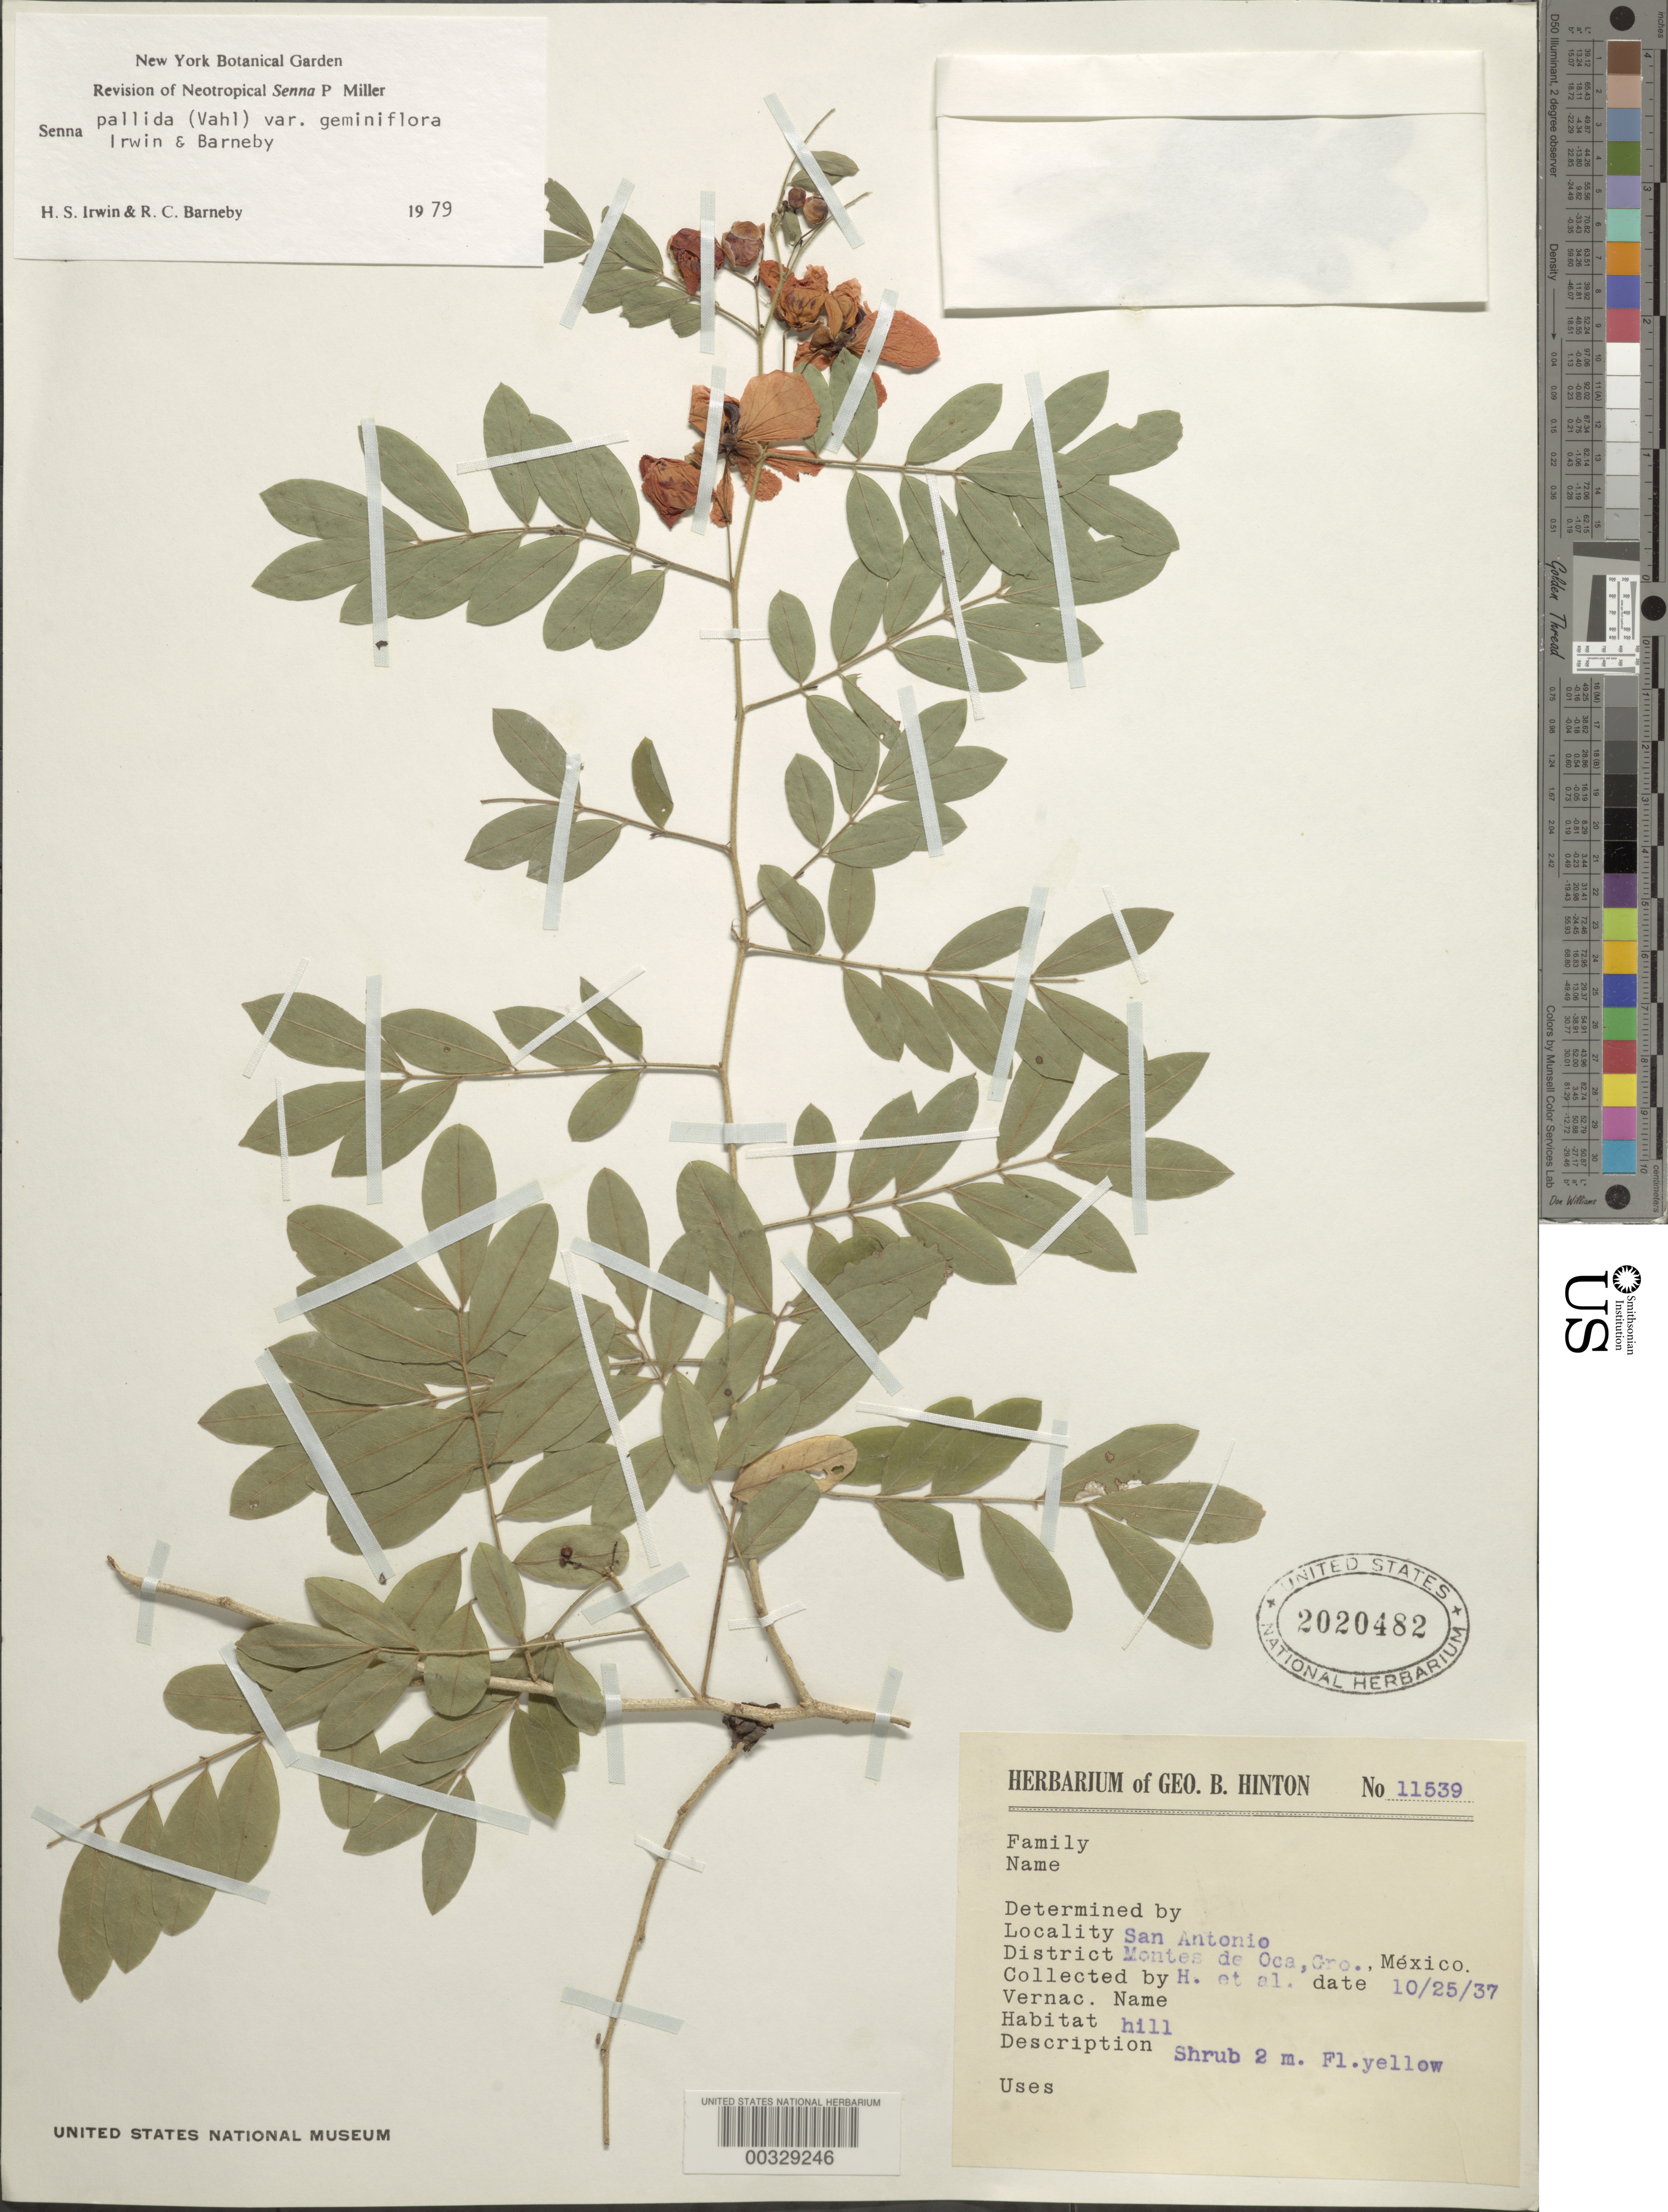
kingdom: Plantae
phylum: Tracheophyta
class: Magnoliopsida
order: Fabales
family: Fabaceae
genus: Senna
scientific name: Senna pallida var. geminiflora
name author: H.S. Irwin & Barneby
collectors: G. B. Hinton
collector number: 11539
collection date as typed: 25 Oct 1937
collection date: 1937-10-25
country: Mexico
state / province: Guerrero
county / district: Unión De Isidoro Montes De Oca, La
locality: Montes de Oca mun. (?), San Antonio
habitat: Hill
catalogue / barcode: US 2020482